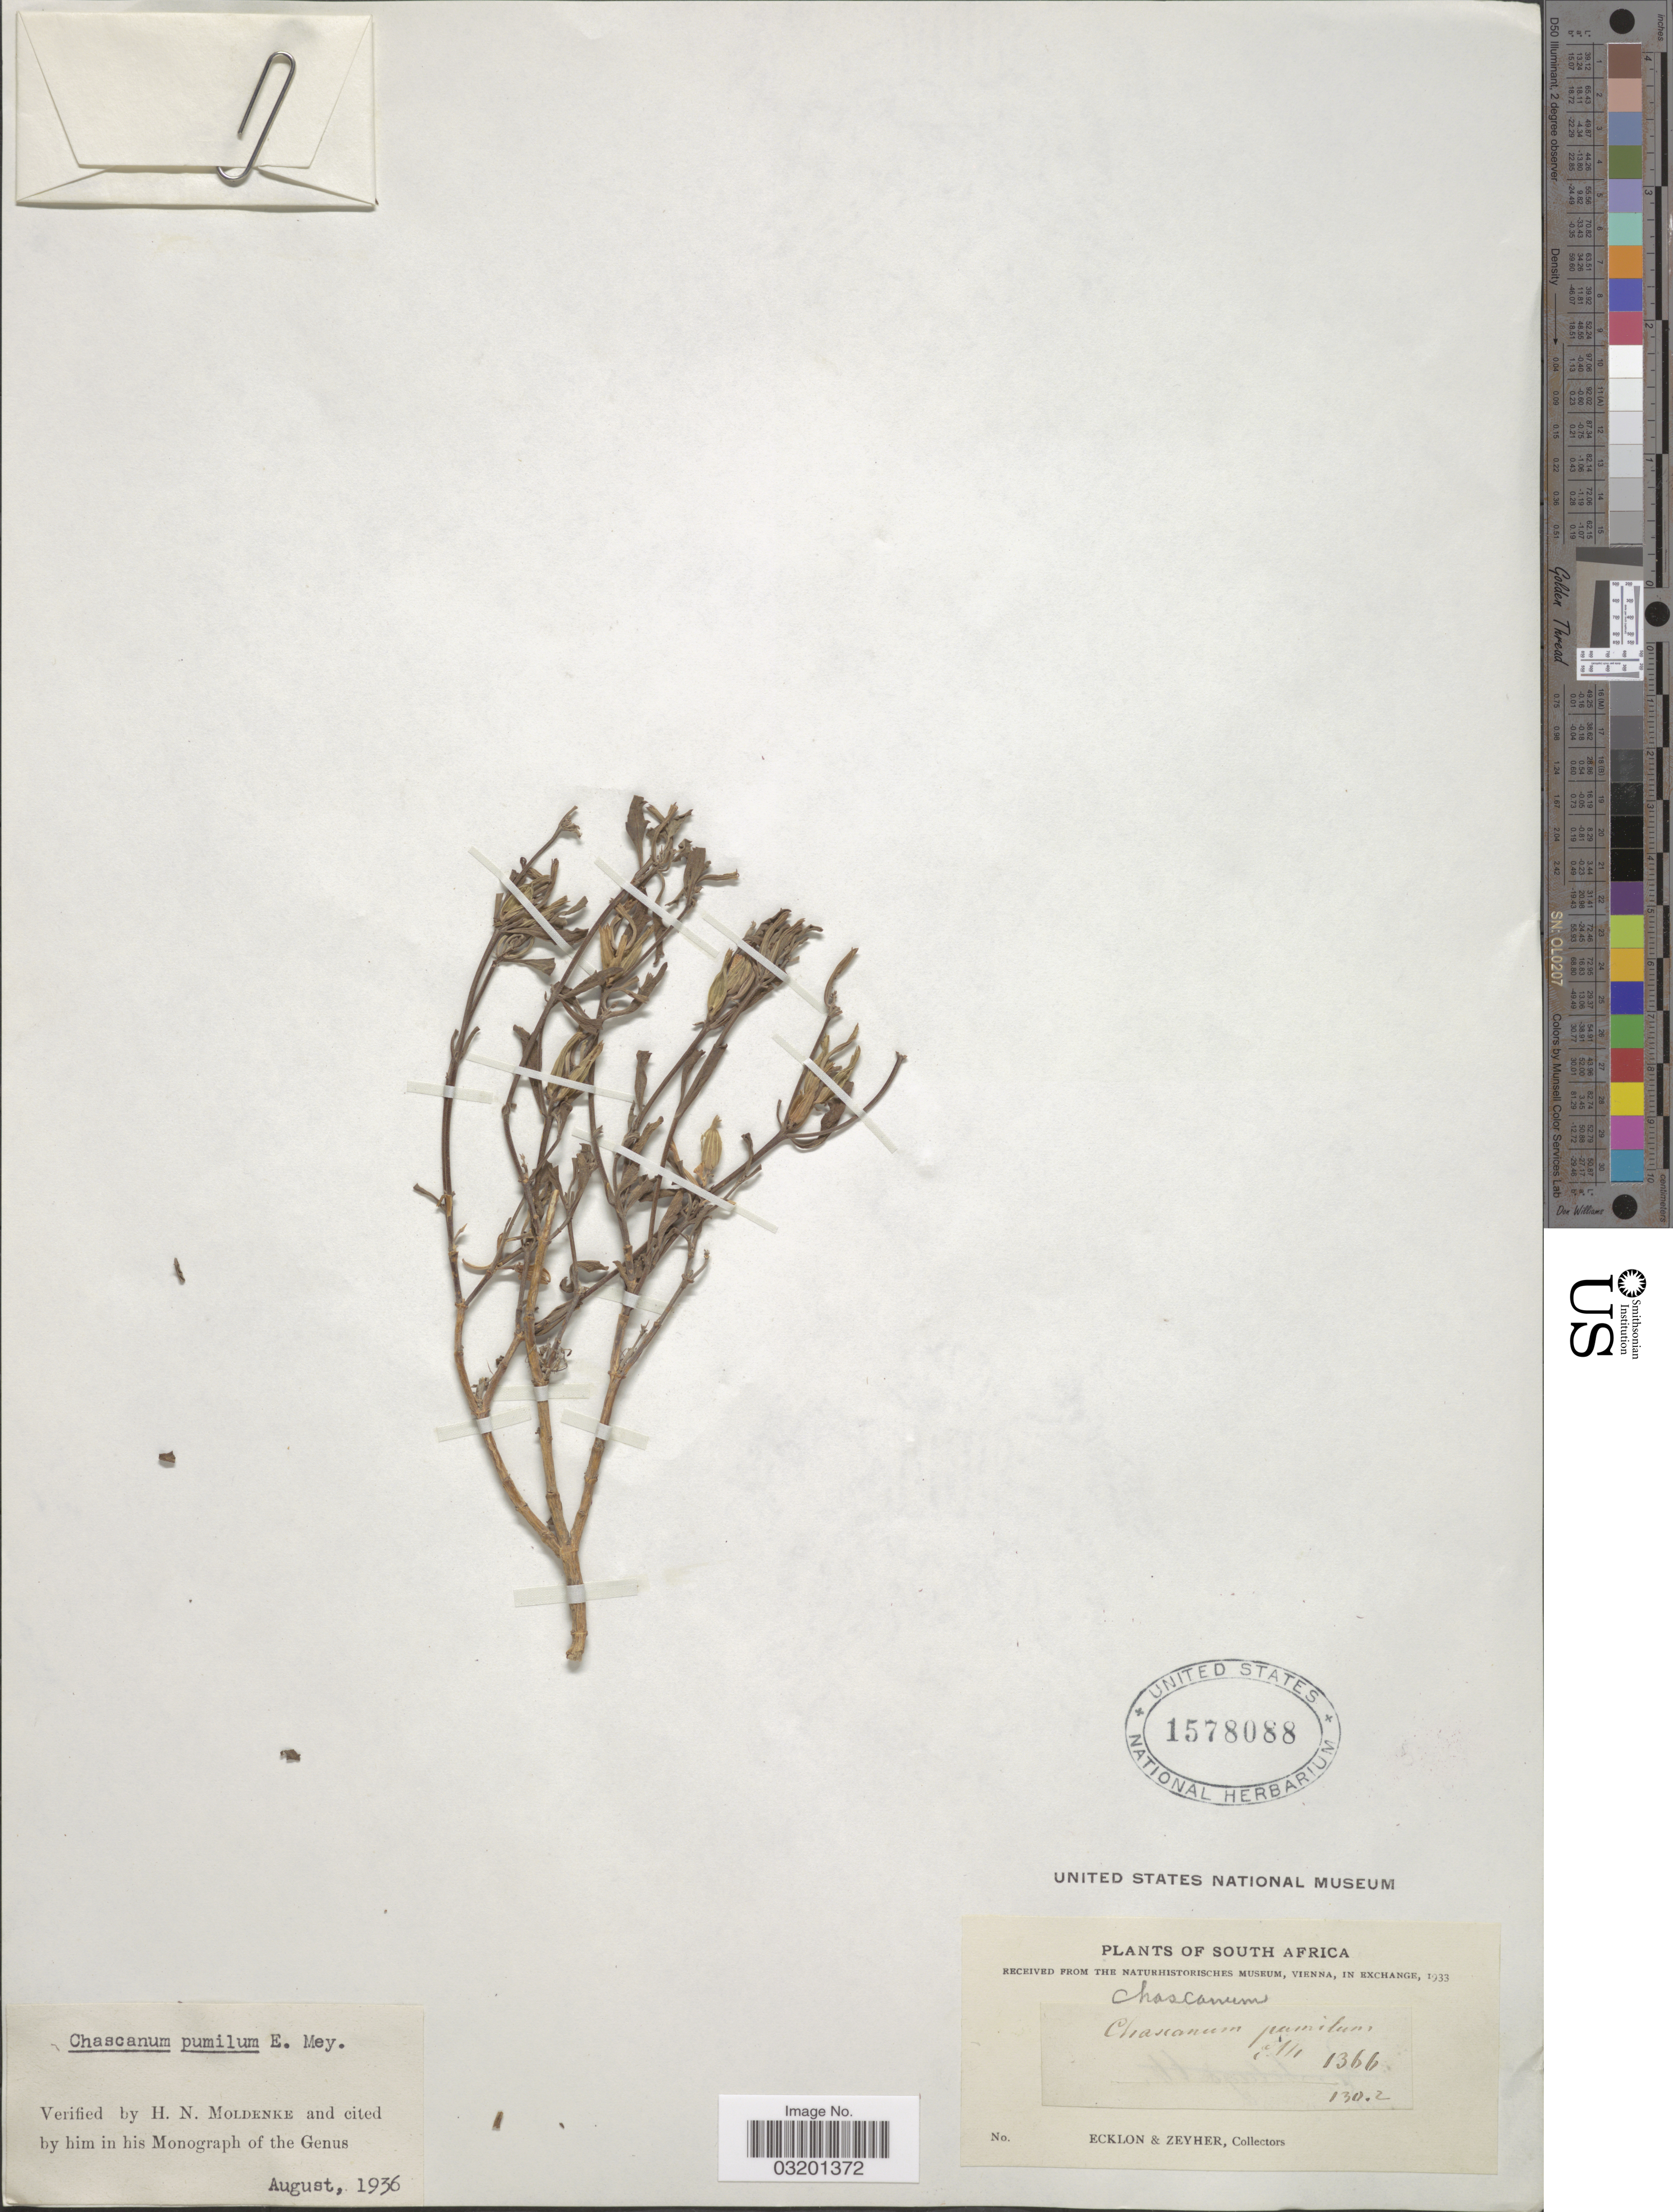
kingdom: Plantae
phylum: Tracheophyta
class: Magnoliopsida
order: Lamiales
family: Verbenaceae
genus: Chascanum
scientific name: Chascanum pumilum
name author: E. Mey.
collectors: -. Ecklon & -. Zeyher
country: South Africa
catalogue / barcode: US 1578088